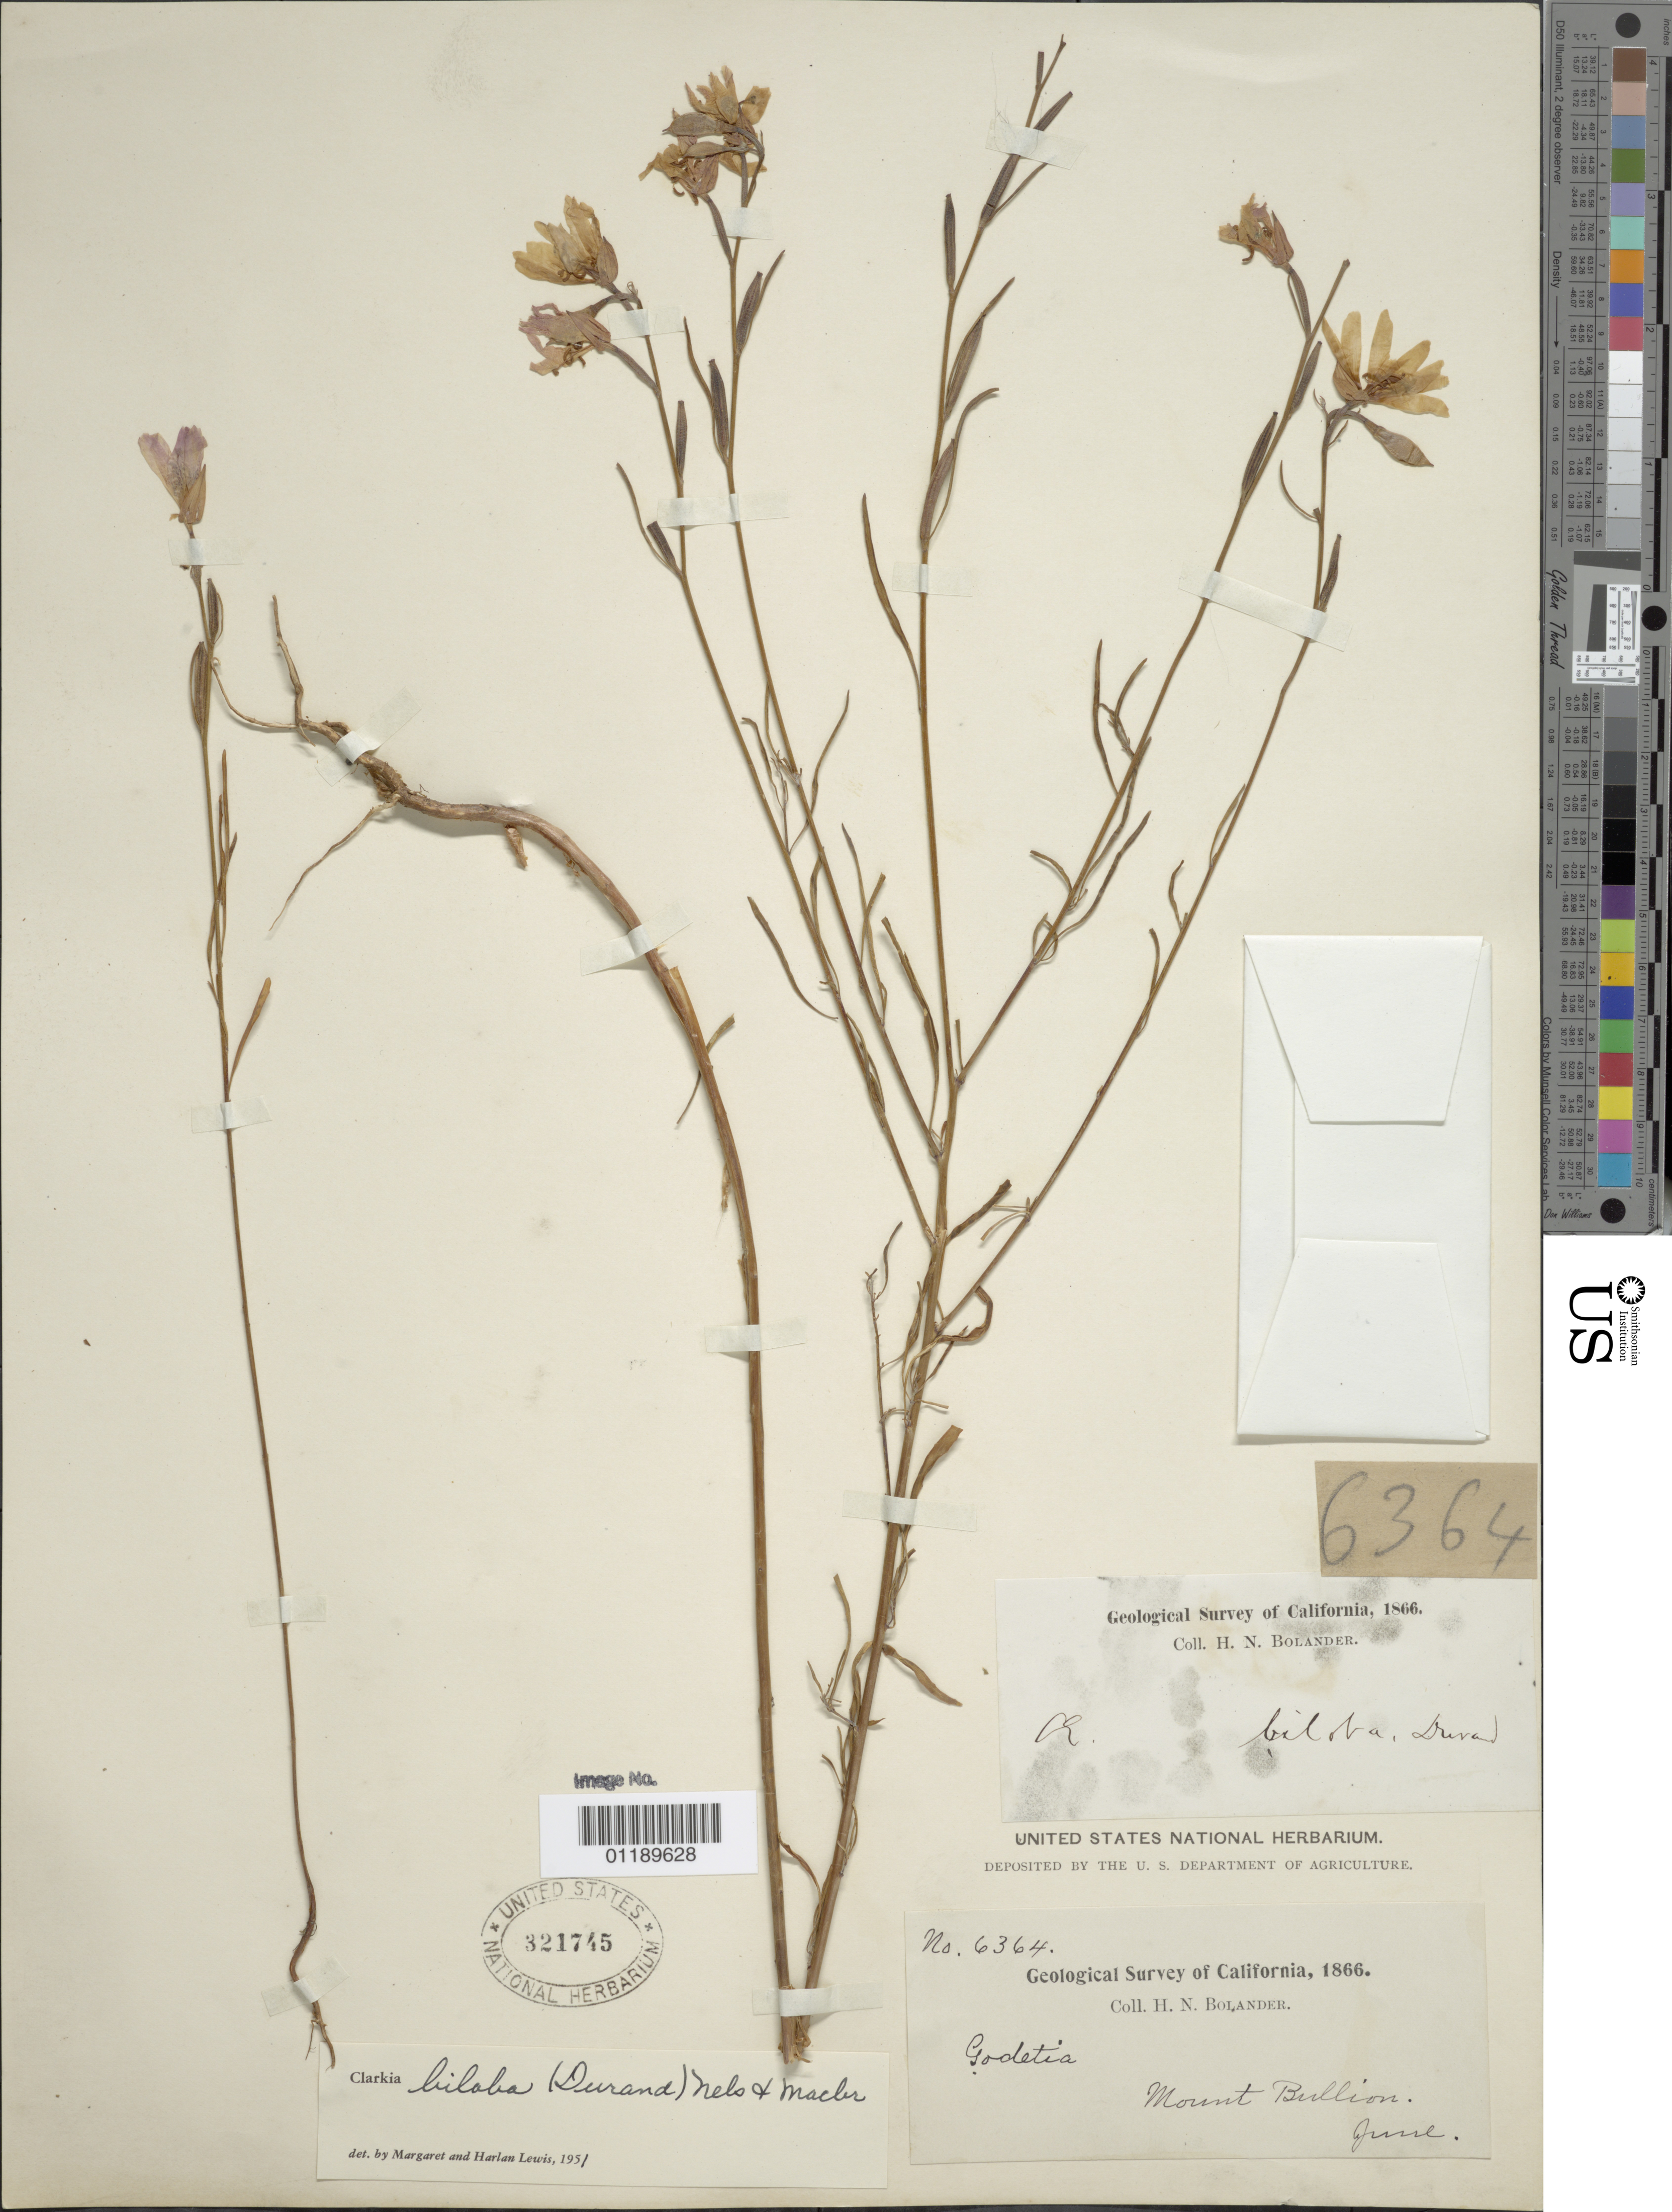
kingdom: Plantae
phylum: Tracheophyta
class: Magnoliopsida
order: Myrtales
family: Onagraceae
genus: Clarkia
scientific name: Clarkia biloba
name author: (Durand) A. Nelson & J.F. Macbr.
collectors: H. Bolander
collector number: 6364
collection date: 1866-06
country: United States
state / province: California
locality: Mount Bullion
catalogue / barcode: US 321745